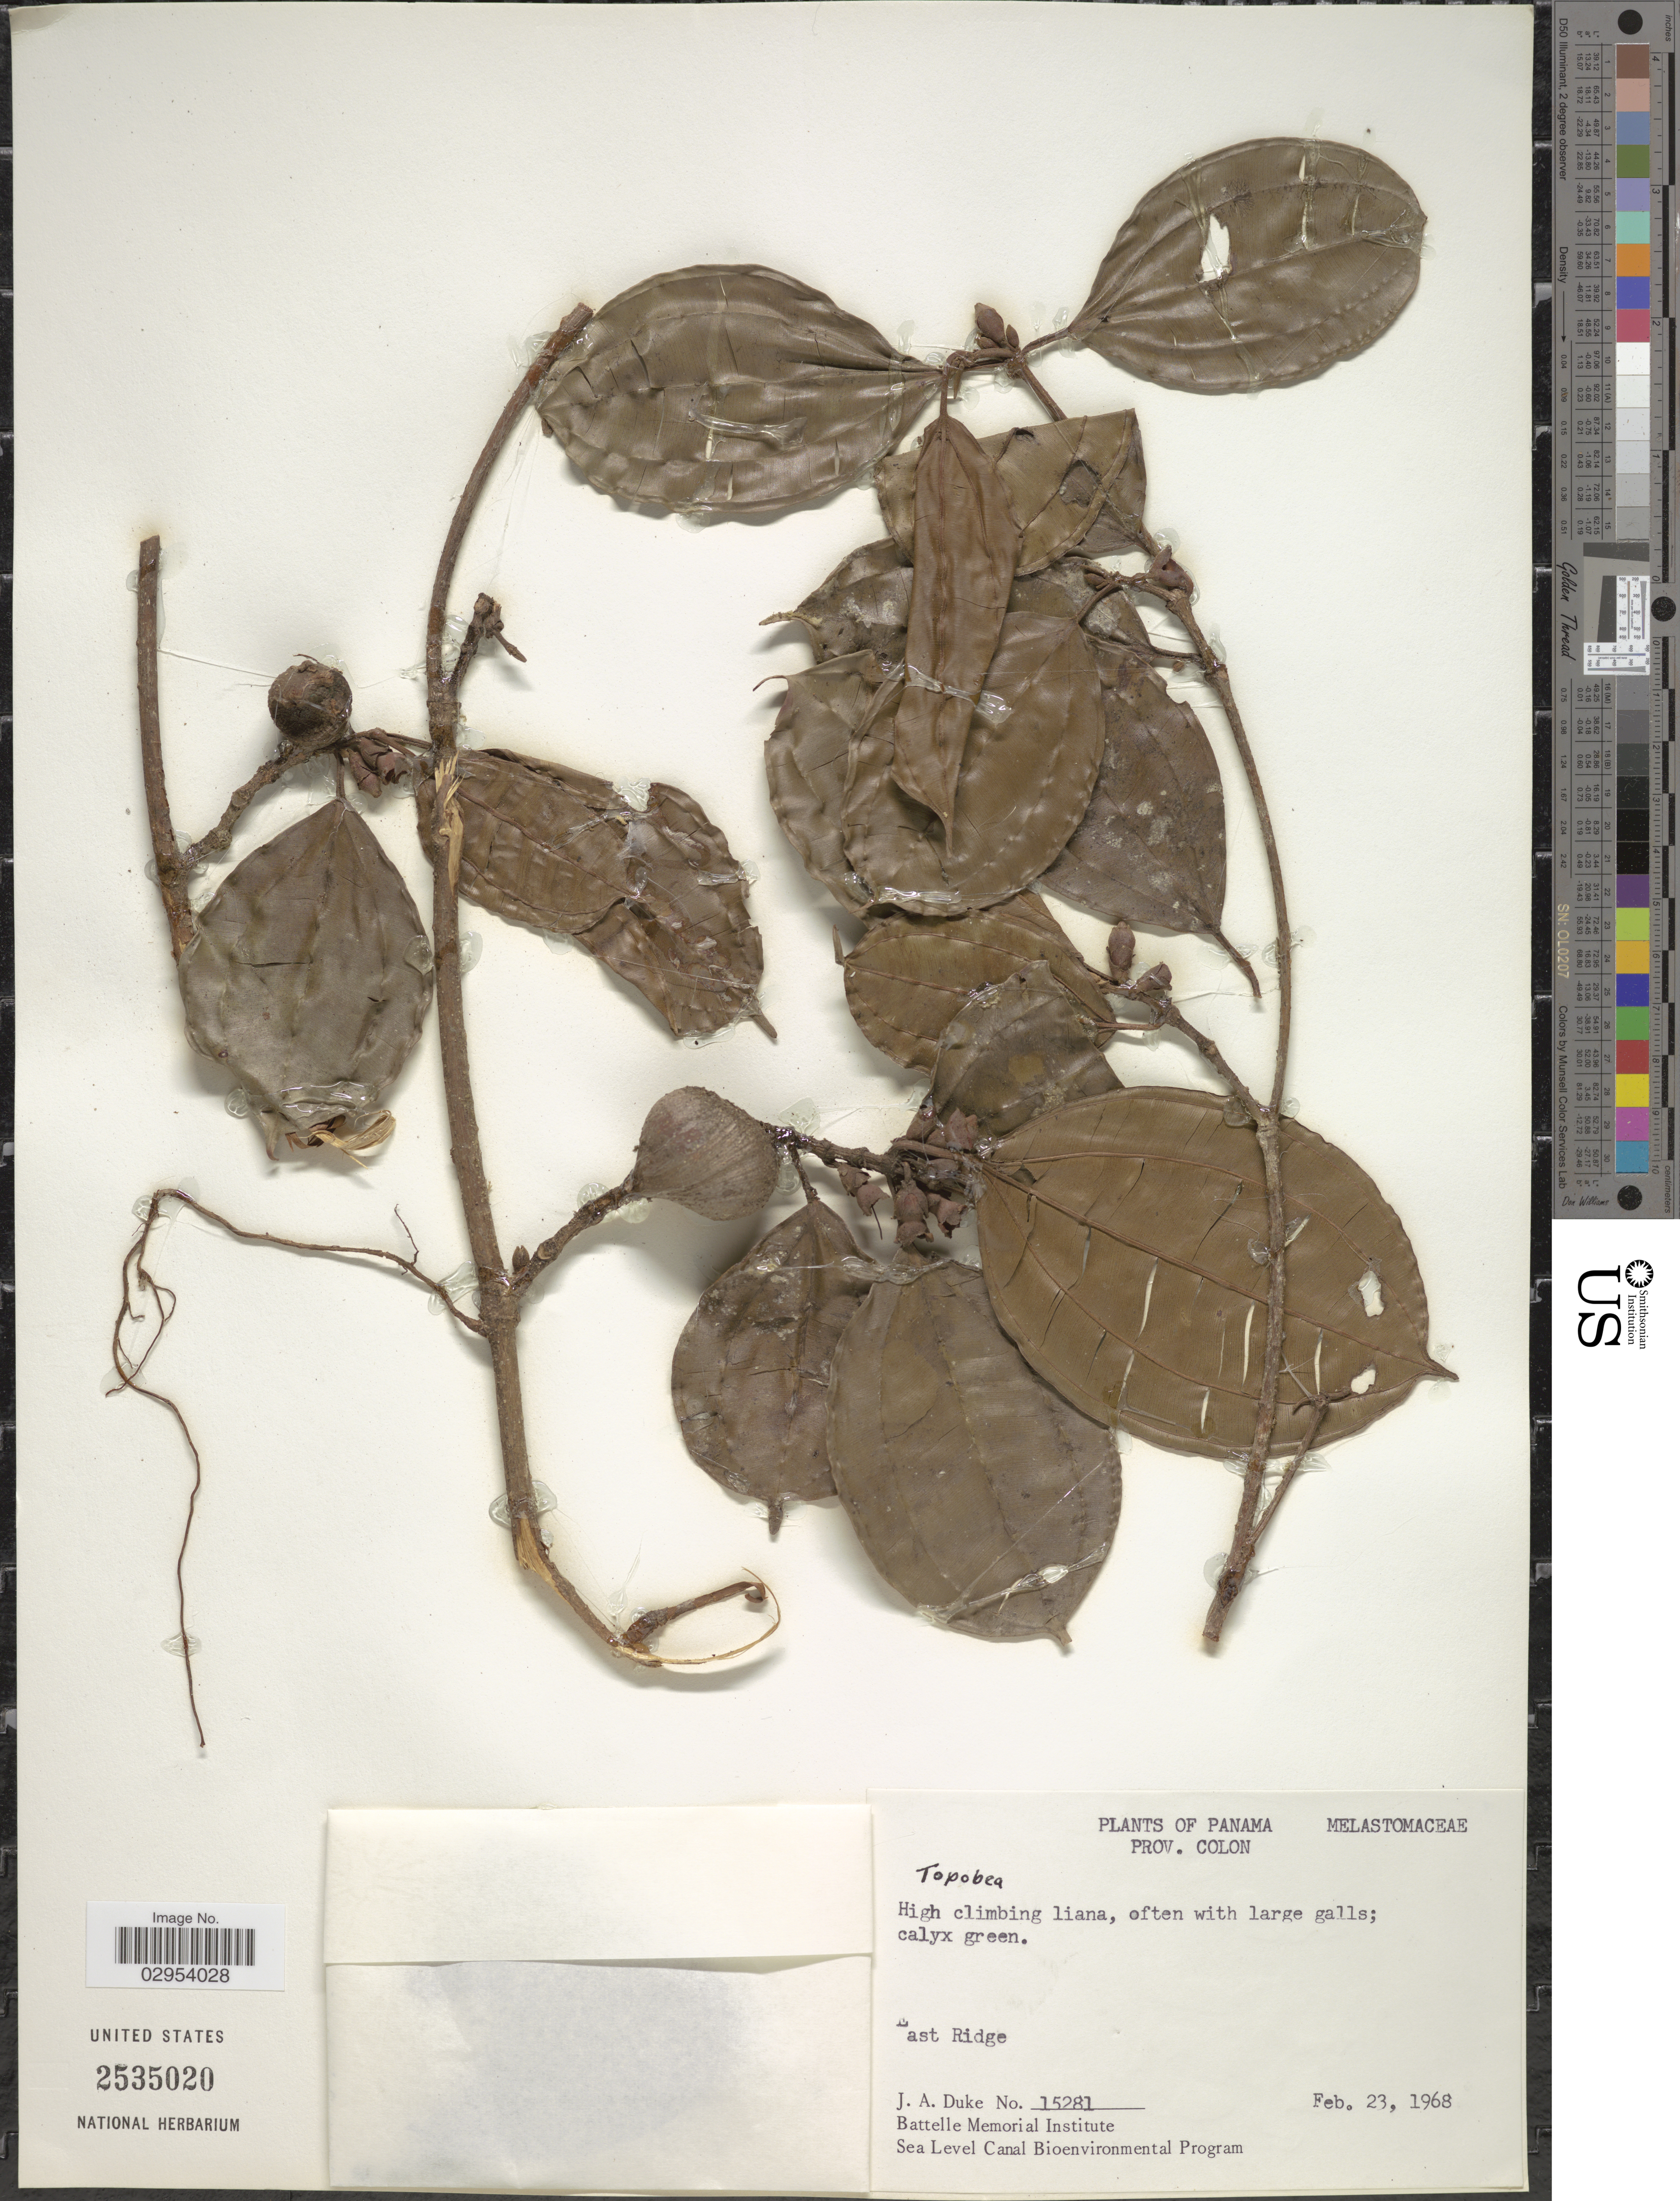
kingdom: Plantae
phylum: Tracheophyta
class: Magnoliopsida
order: Myrtales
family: Melastomataceae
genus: Topobea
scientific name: Topobea urophylla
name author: Standl.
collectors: J. A. Duke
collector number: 15281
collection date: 1968-02-23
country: Panama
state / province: Colón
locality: East Ridge.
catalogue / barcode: US 2535020